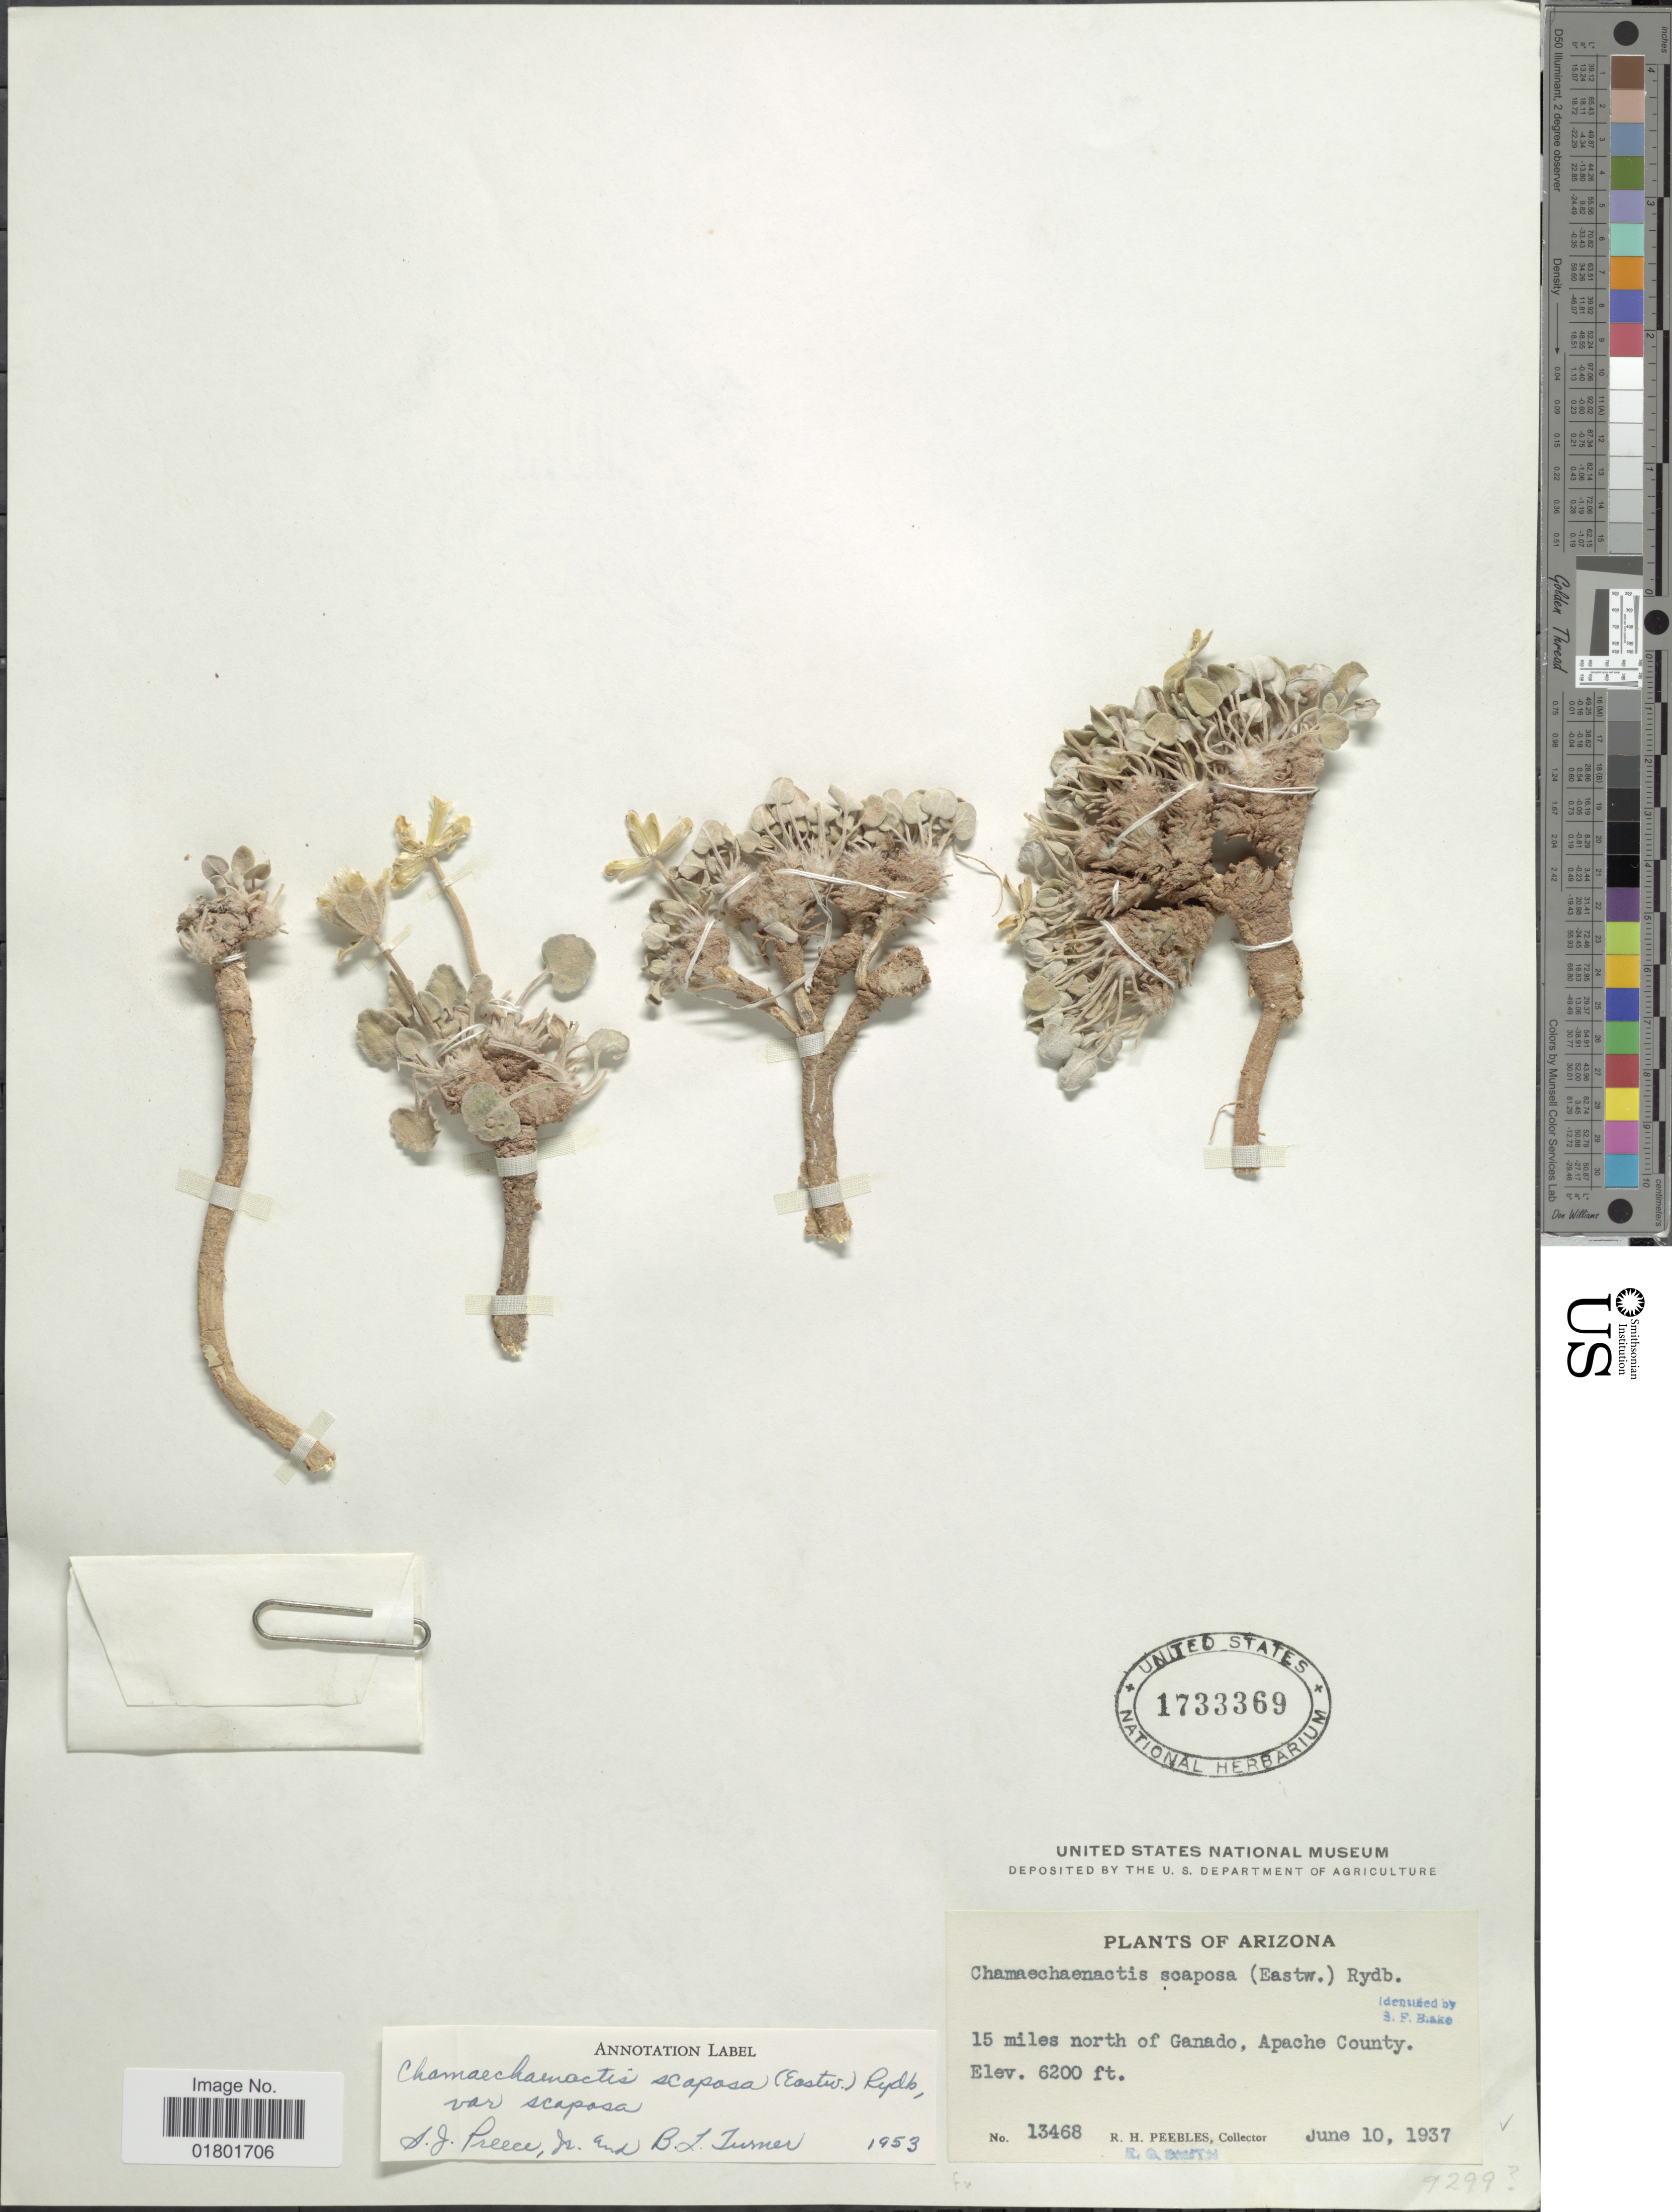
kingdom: Plantae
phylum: Tracheophyta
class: Magnoliopsida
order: Asterales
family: Asteraceae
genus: Chamaechaenactis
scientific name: Chamaechaenactis scaposa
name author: (Eastw.) Rydb.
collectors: R. H. Peebles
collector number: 13468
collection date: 1937-06-10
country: United States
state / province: Arizona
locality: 15 miles north of Ganado, Apache County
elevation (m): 1890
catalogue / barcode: US 1733369